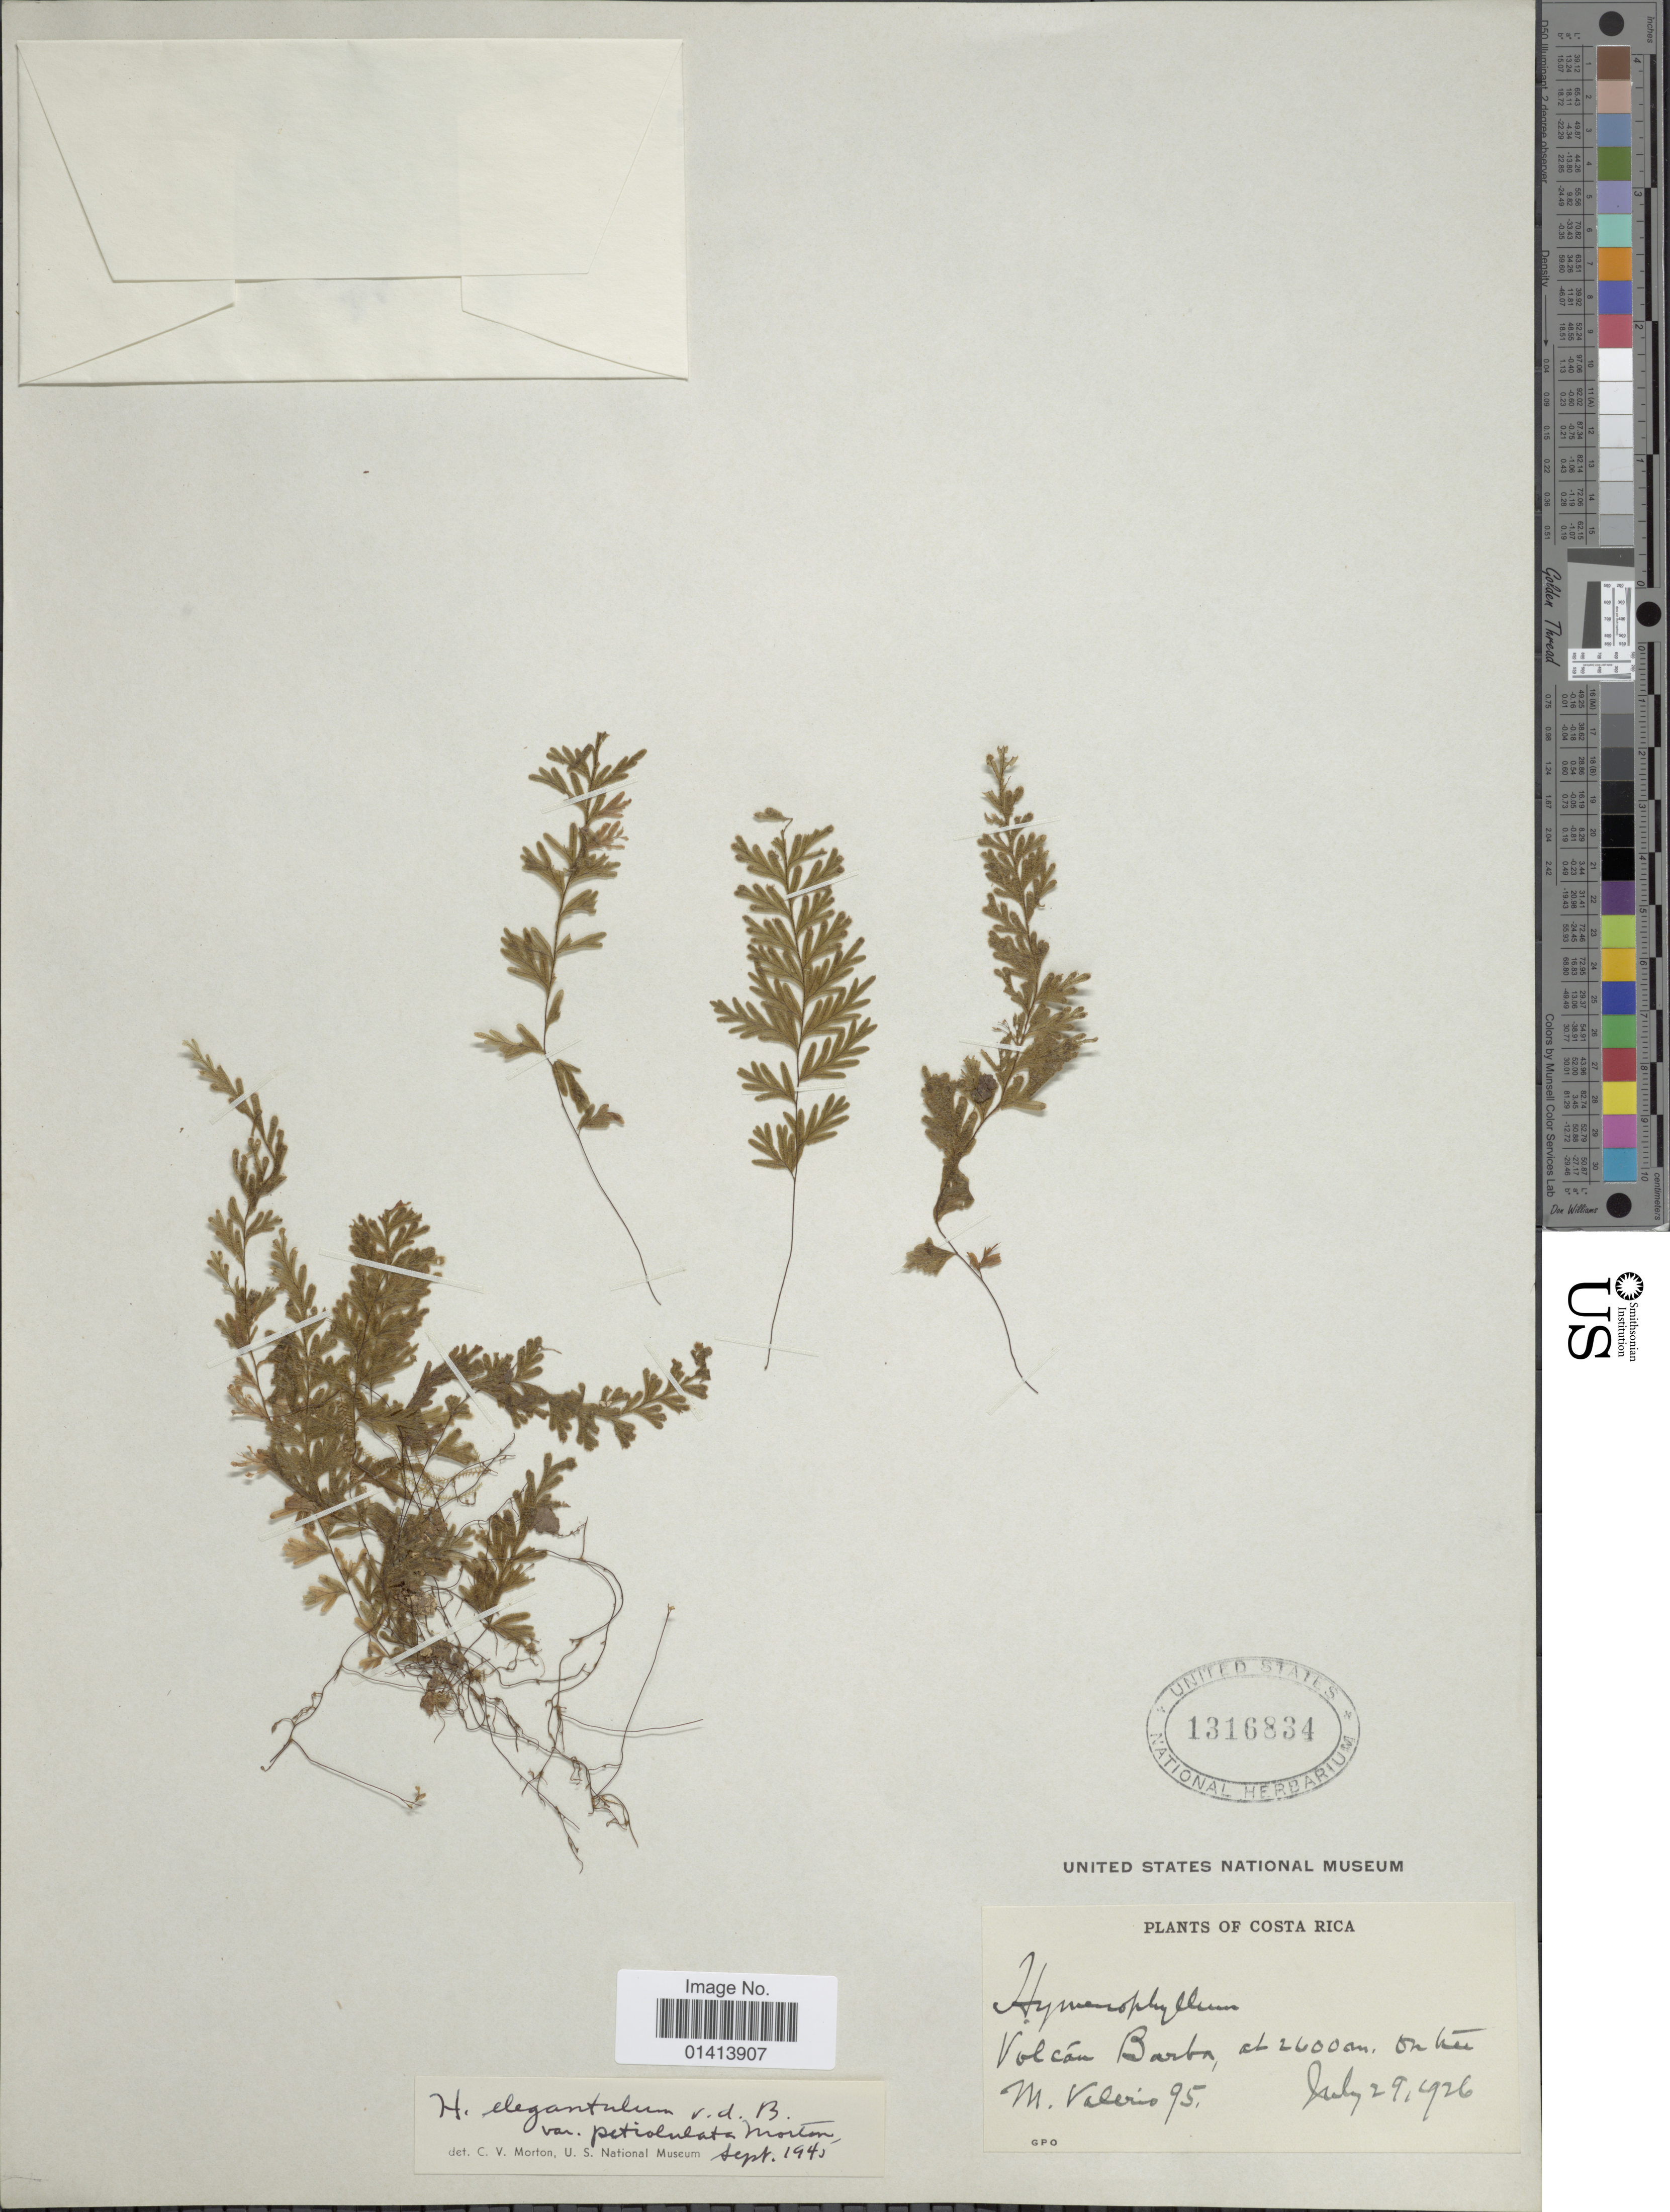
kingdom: Plantae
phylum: Tracheophyta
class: Polypodiopsida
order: Hymenophyllales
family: Hymenophyllaceae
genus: Hymenophyllum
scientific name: Hymenophyllum elegantulum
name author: Bosch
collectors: M. Valerio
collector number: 95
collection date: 1926-07-29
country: Costa Rica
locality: Volcan Barba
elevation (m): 2600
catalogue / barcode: US 1316834